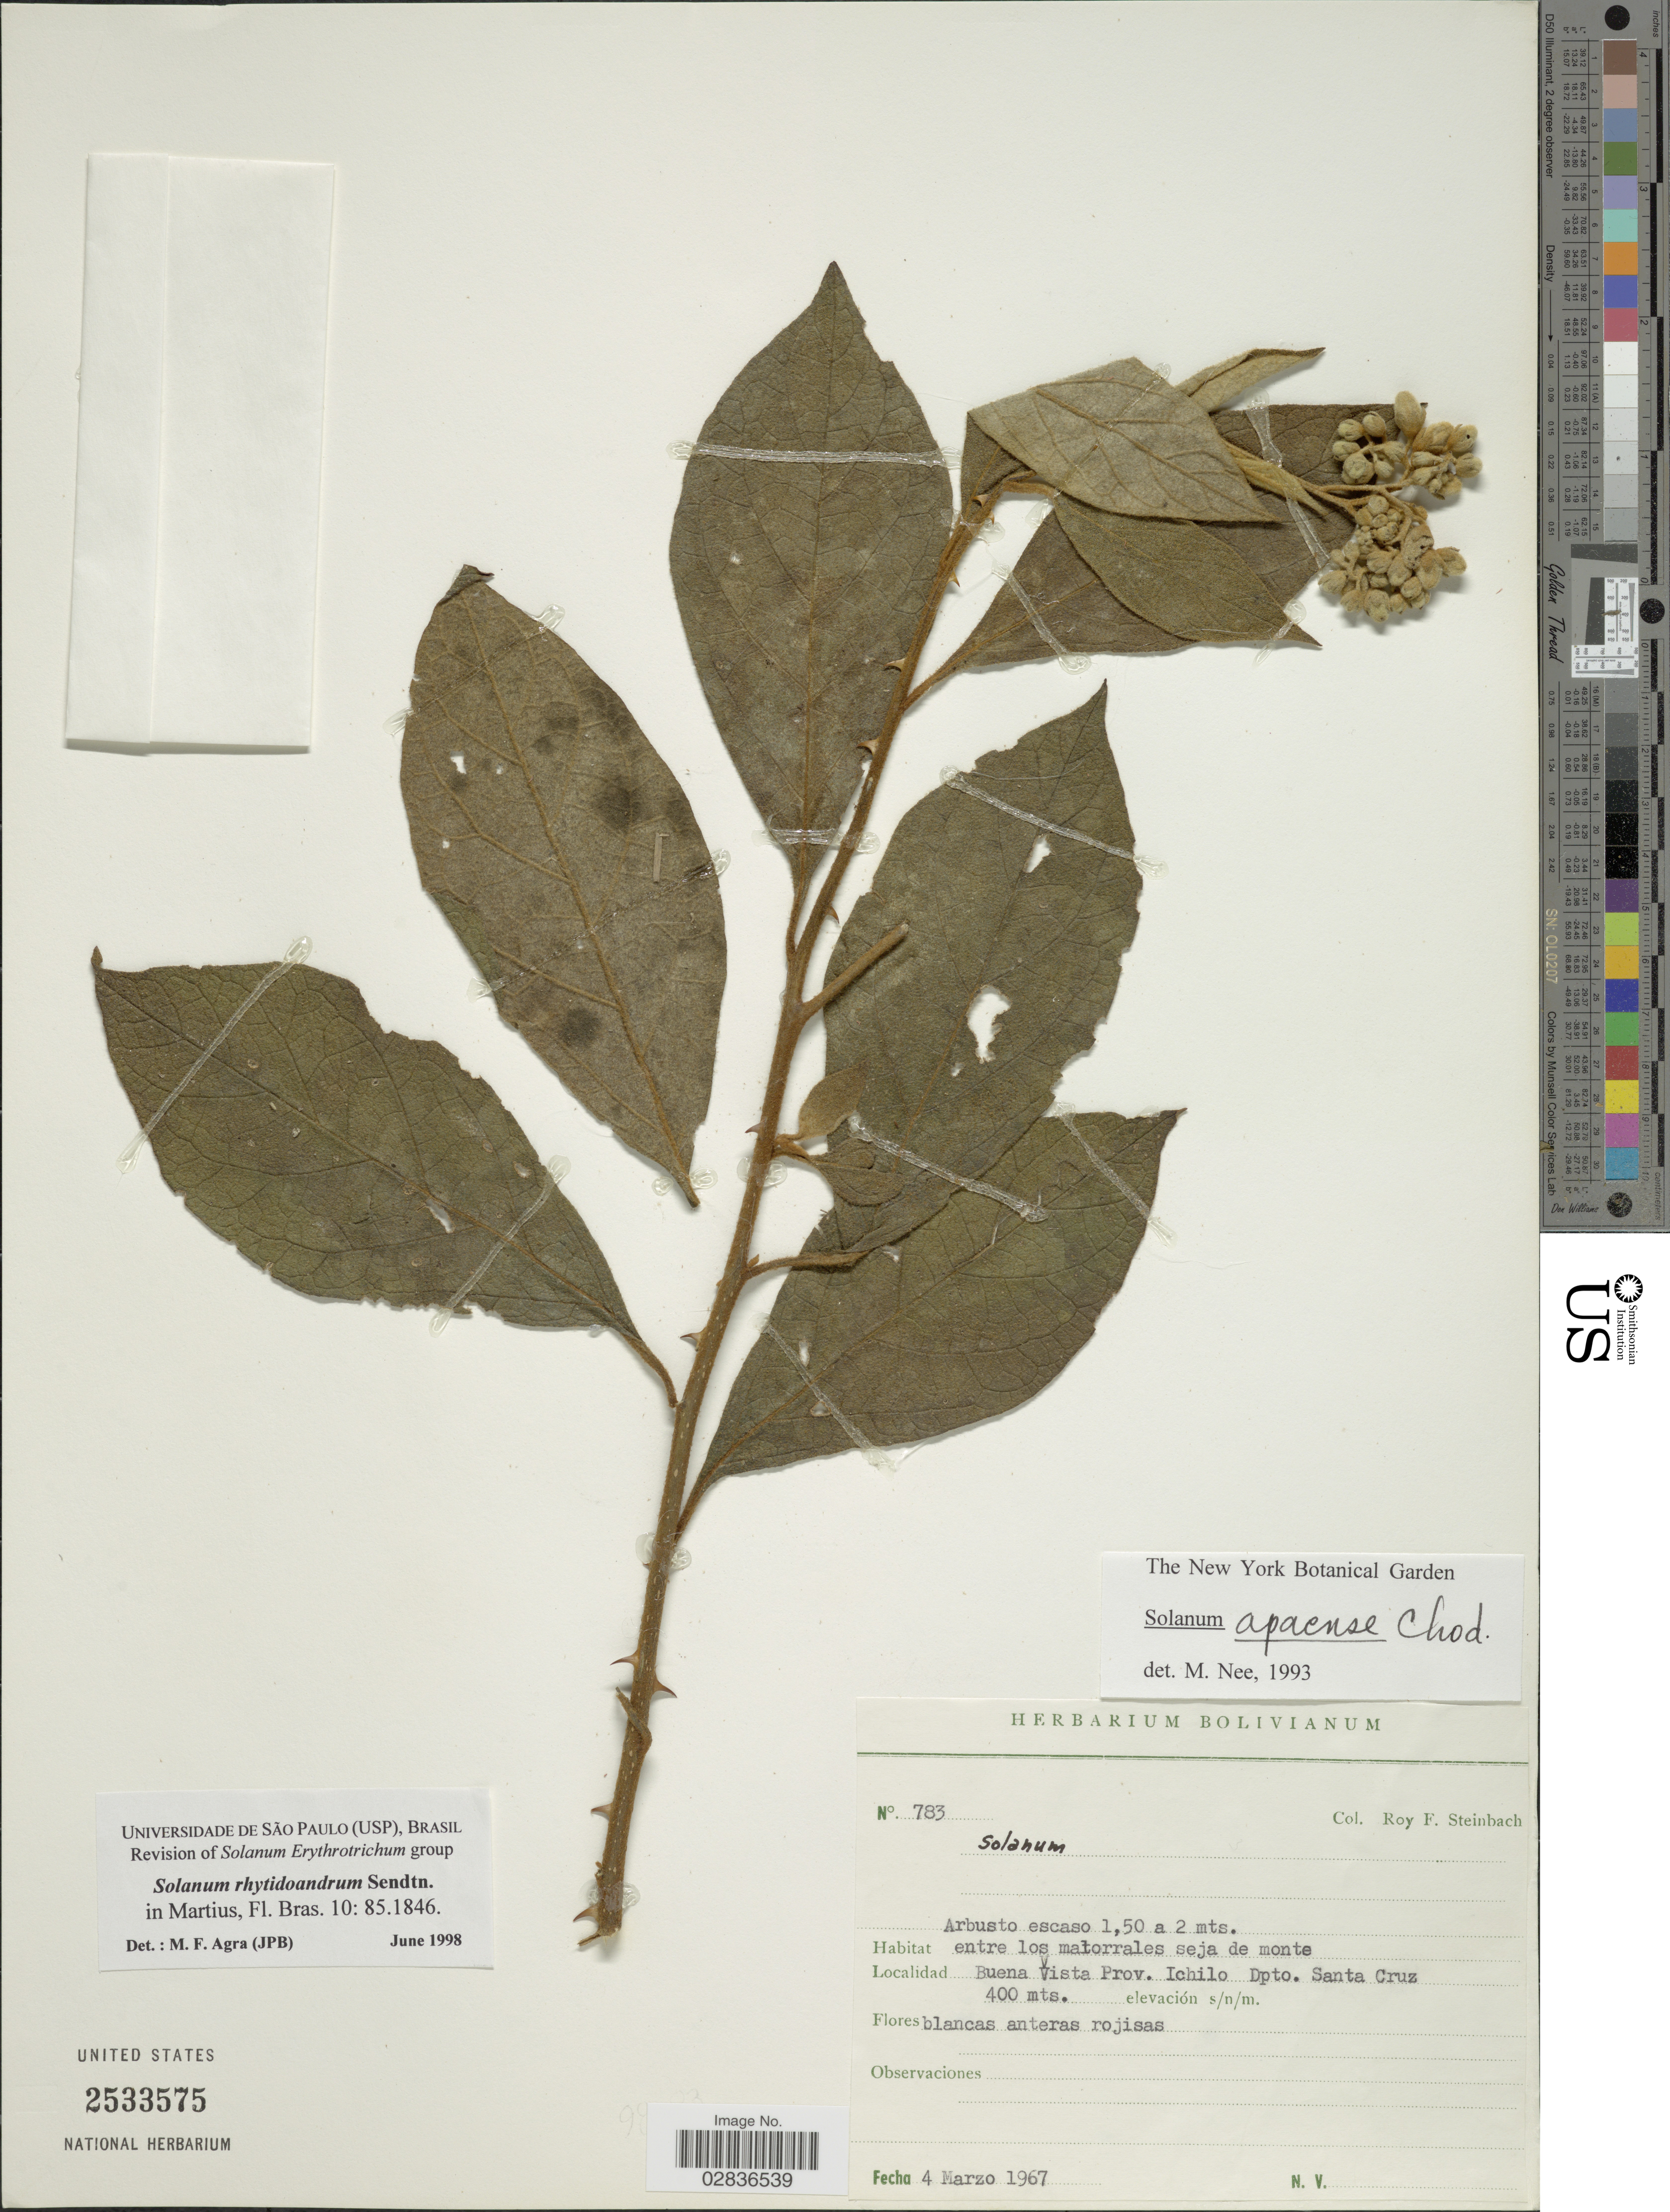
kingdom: Plantae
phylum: Tracheophyta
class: Magnoliopsida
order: Solanales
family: Solanaceae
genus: Solanum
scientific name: Solanum rhytidoandrum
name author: Sendtn.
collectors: R. F. Steinbach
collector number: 783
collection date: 1967-03-04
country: Bolivia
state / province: Santa Cruz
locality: Buena Vista Prov. Ichilo. Dpto. Santa Cruz.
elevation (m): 400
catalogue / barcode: US 2533575